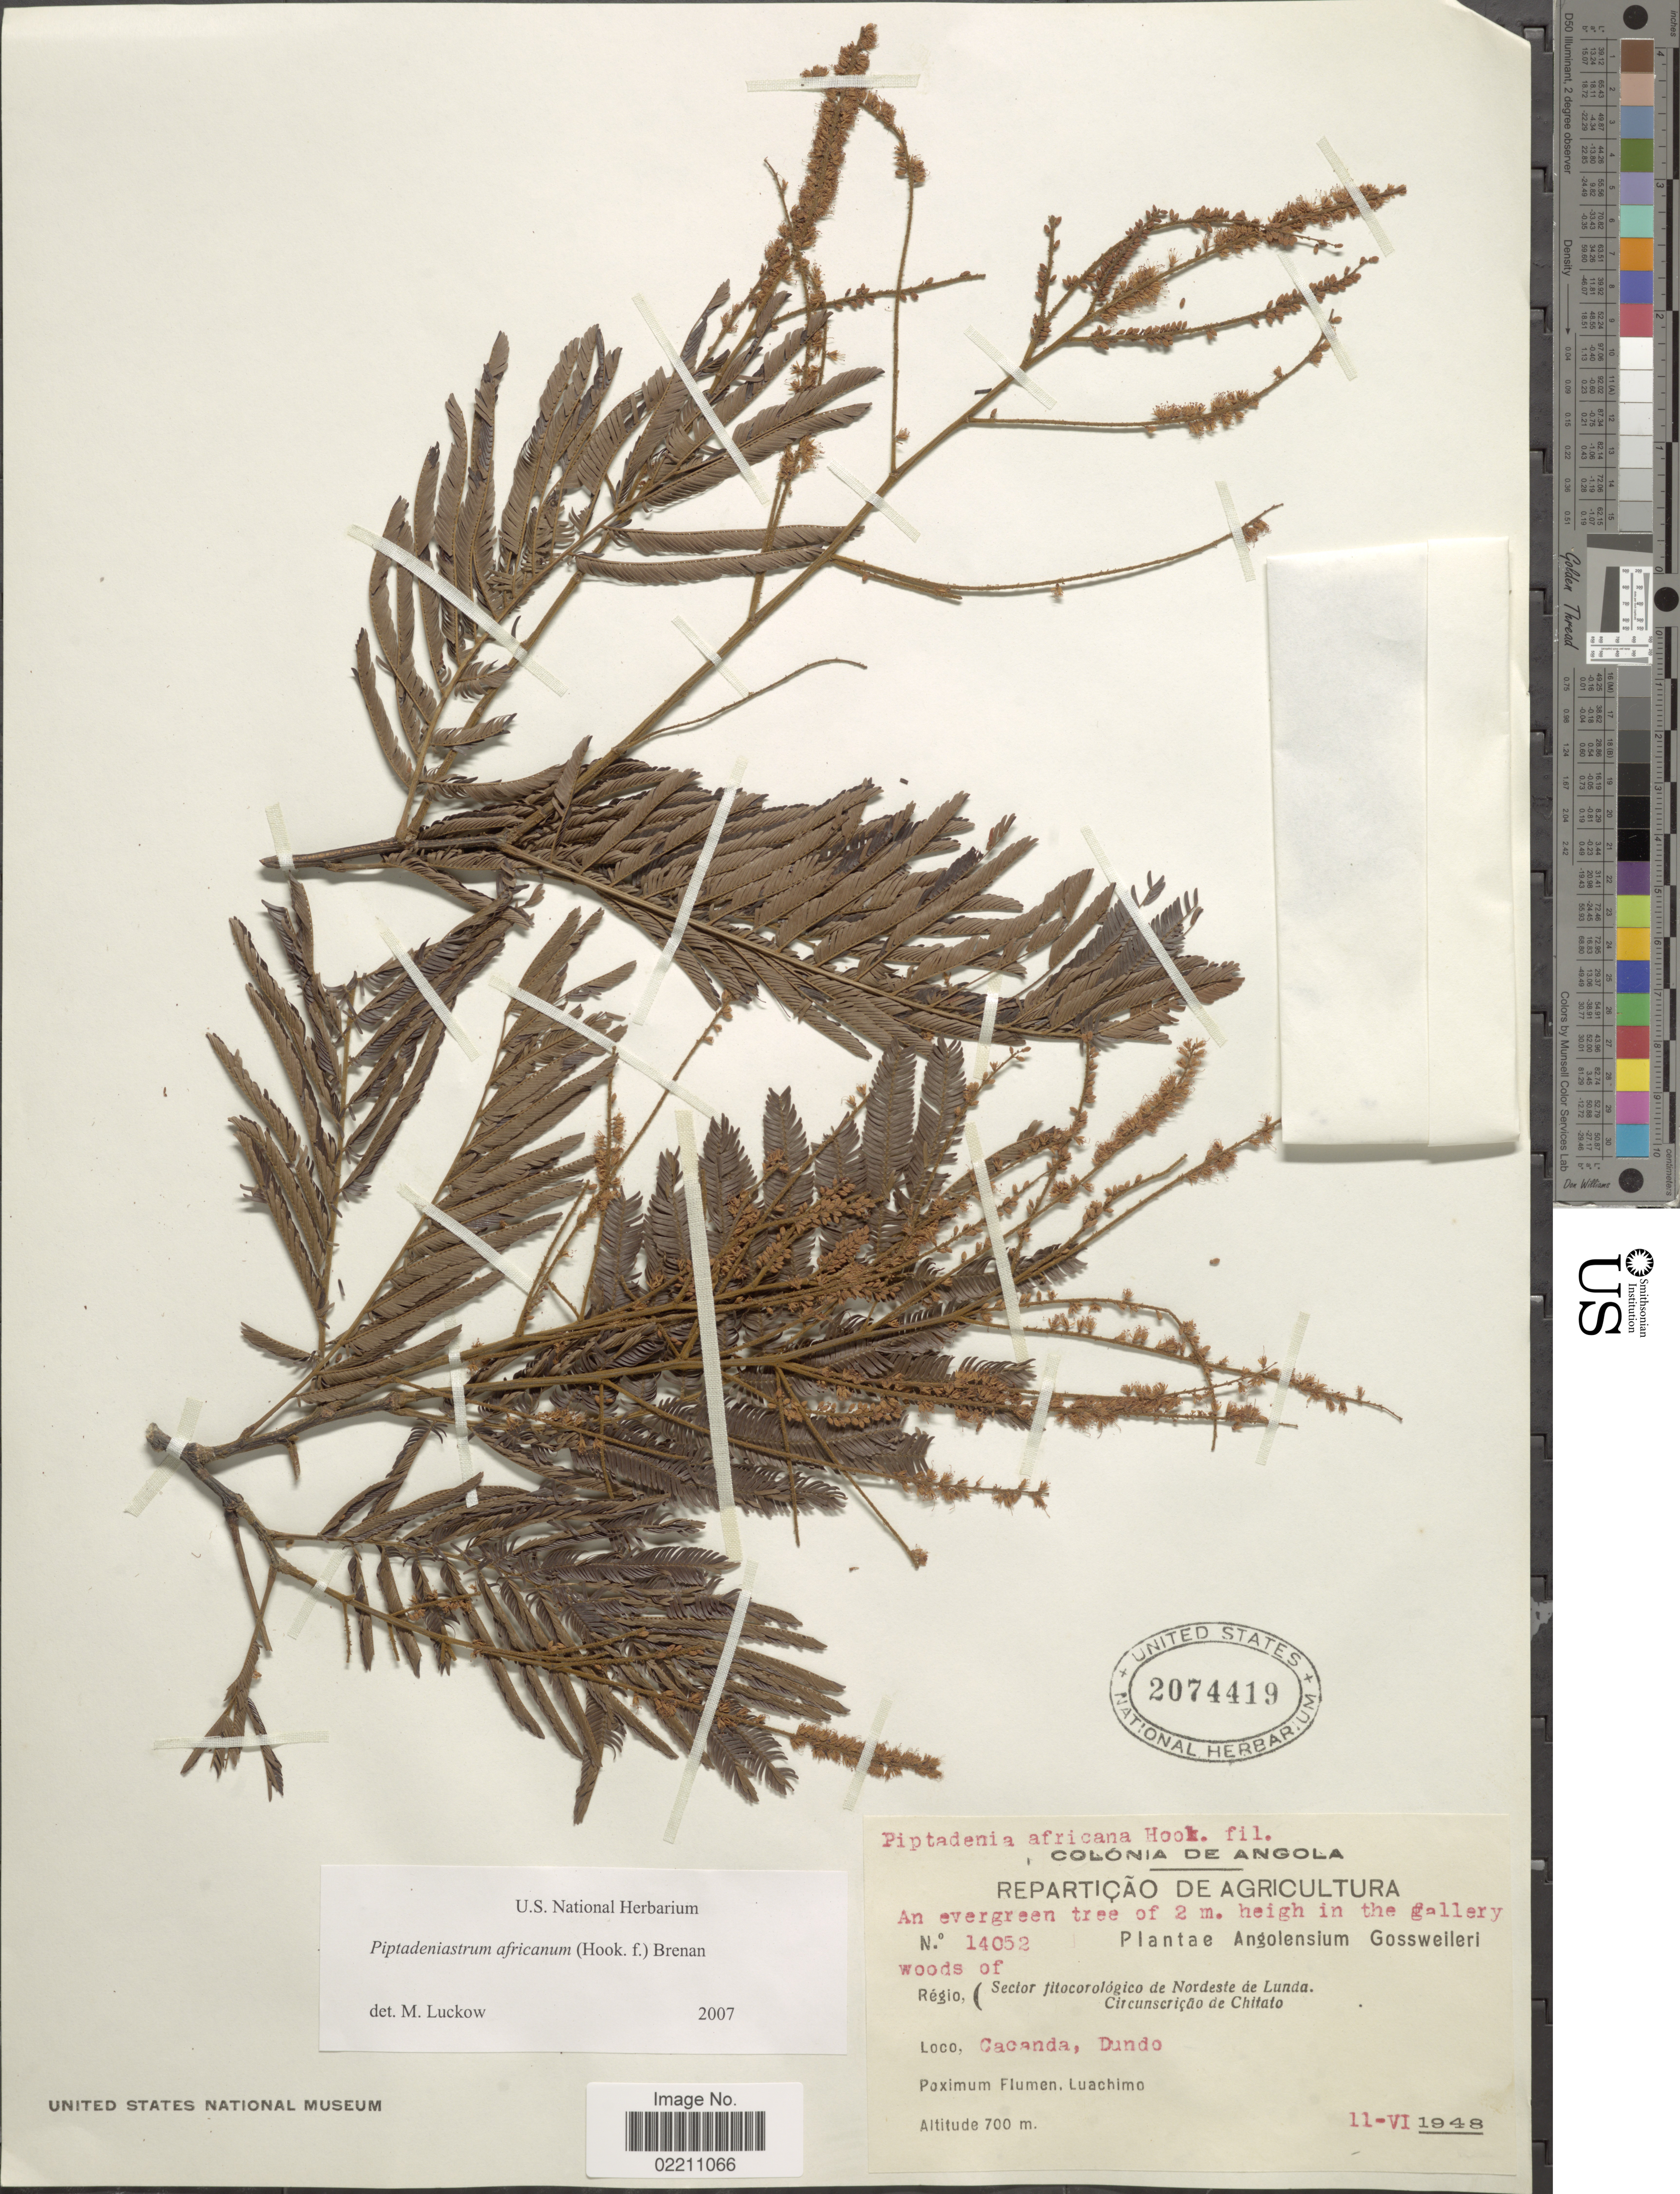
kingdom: Plantae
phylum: Tracheophyta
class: Magnoliopsida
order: Fabales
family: Fabaceae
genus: Piptadeniastrum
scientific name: Piptadeniastrum africanum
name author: (Hook. f.) Brenan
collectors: -. Gossweiler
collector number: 14052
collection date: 1948-06-11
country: Angola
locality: Woods of Régio, Sector fitocorológico de Nordeste de Lunda. Circunscrição de Chitato. Cacanda, Dundo. Poximum Flumen, Luachimo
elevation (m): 700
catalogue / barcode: US 2074419